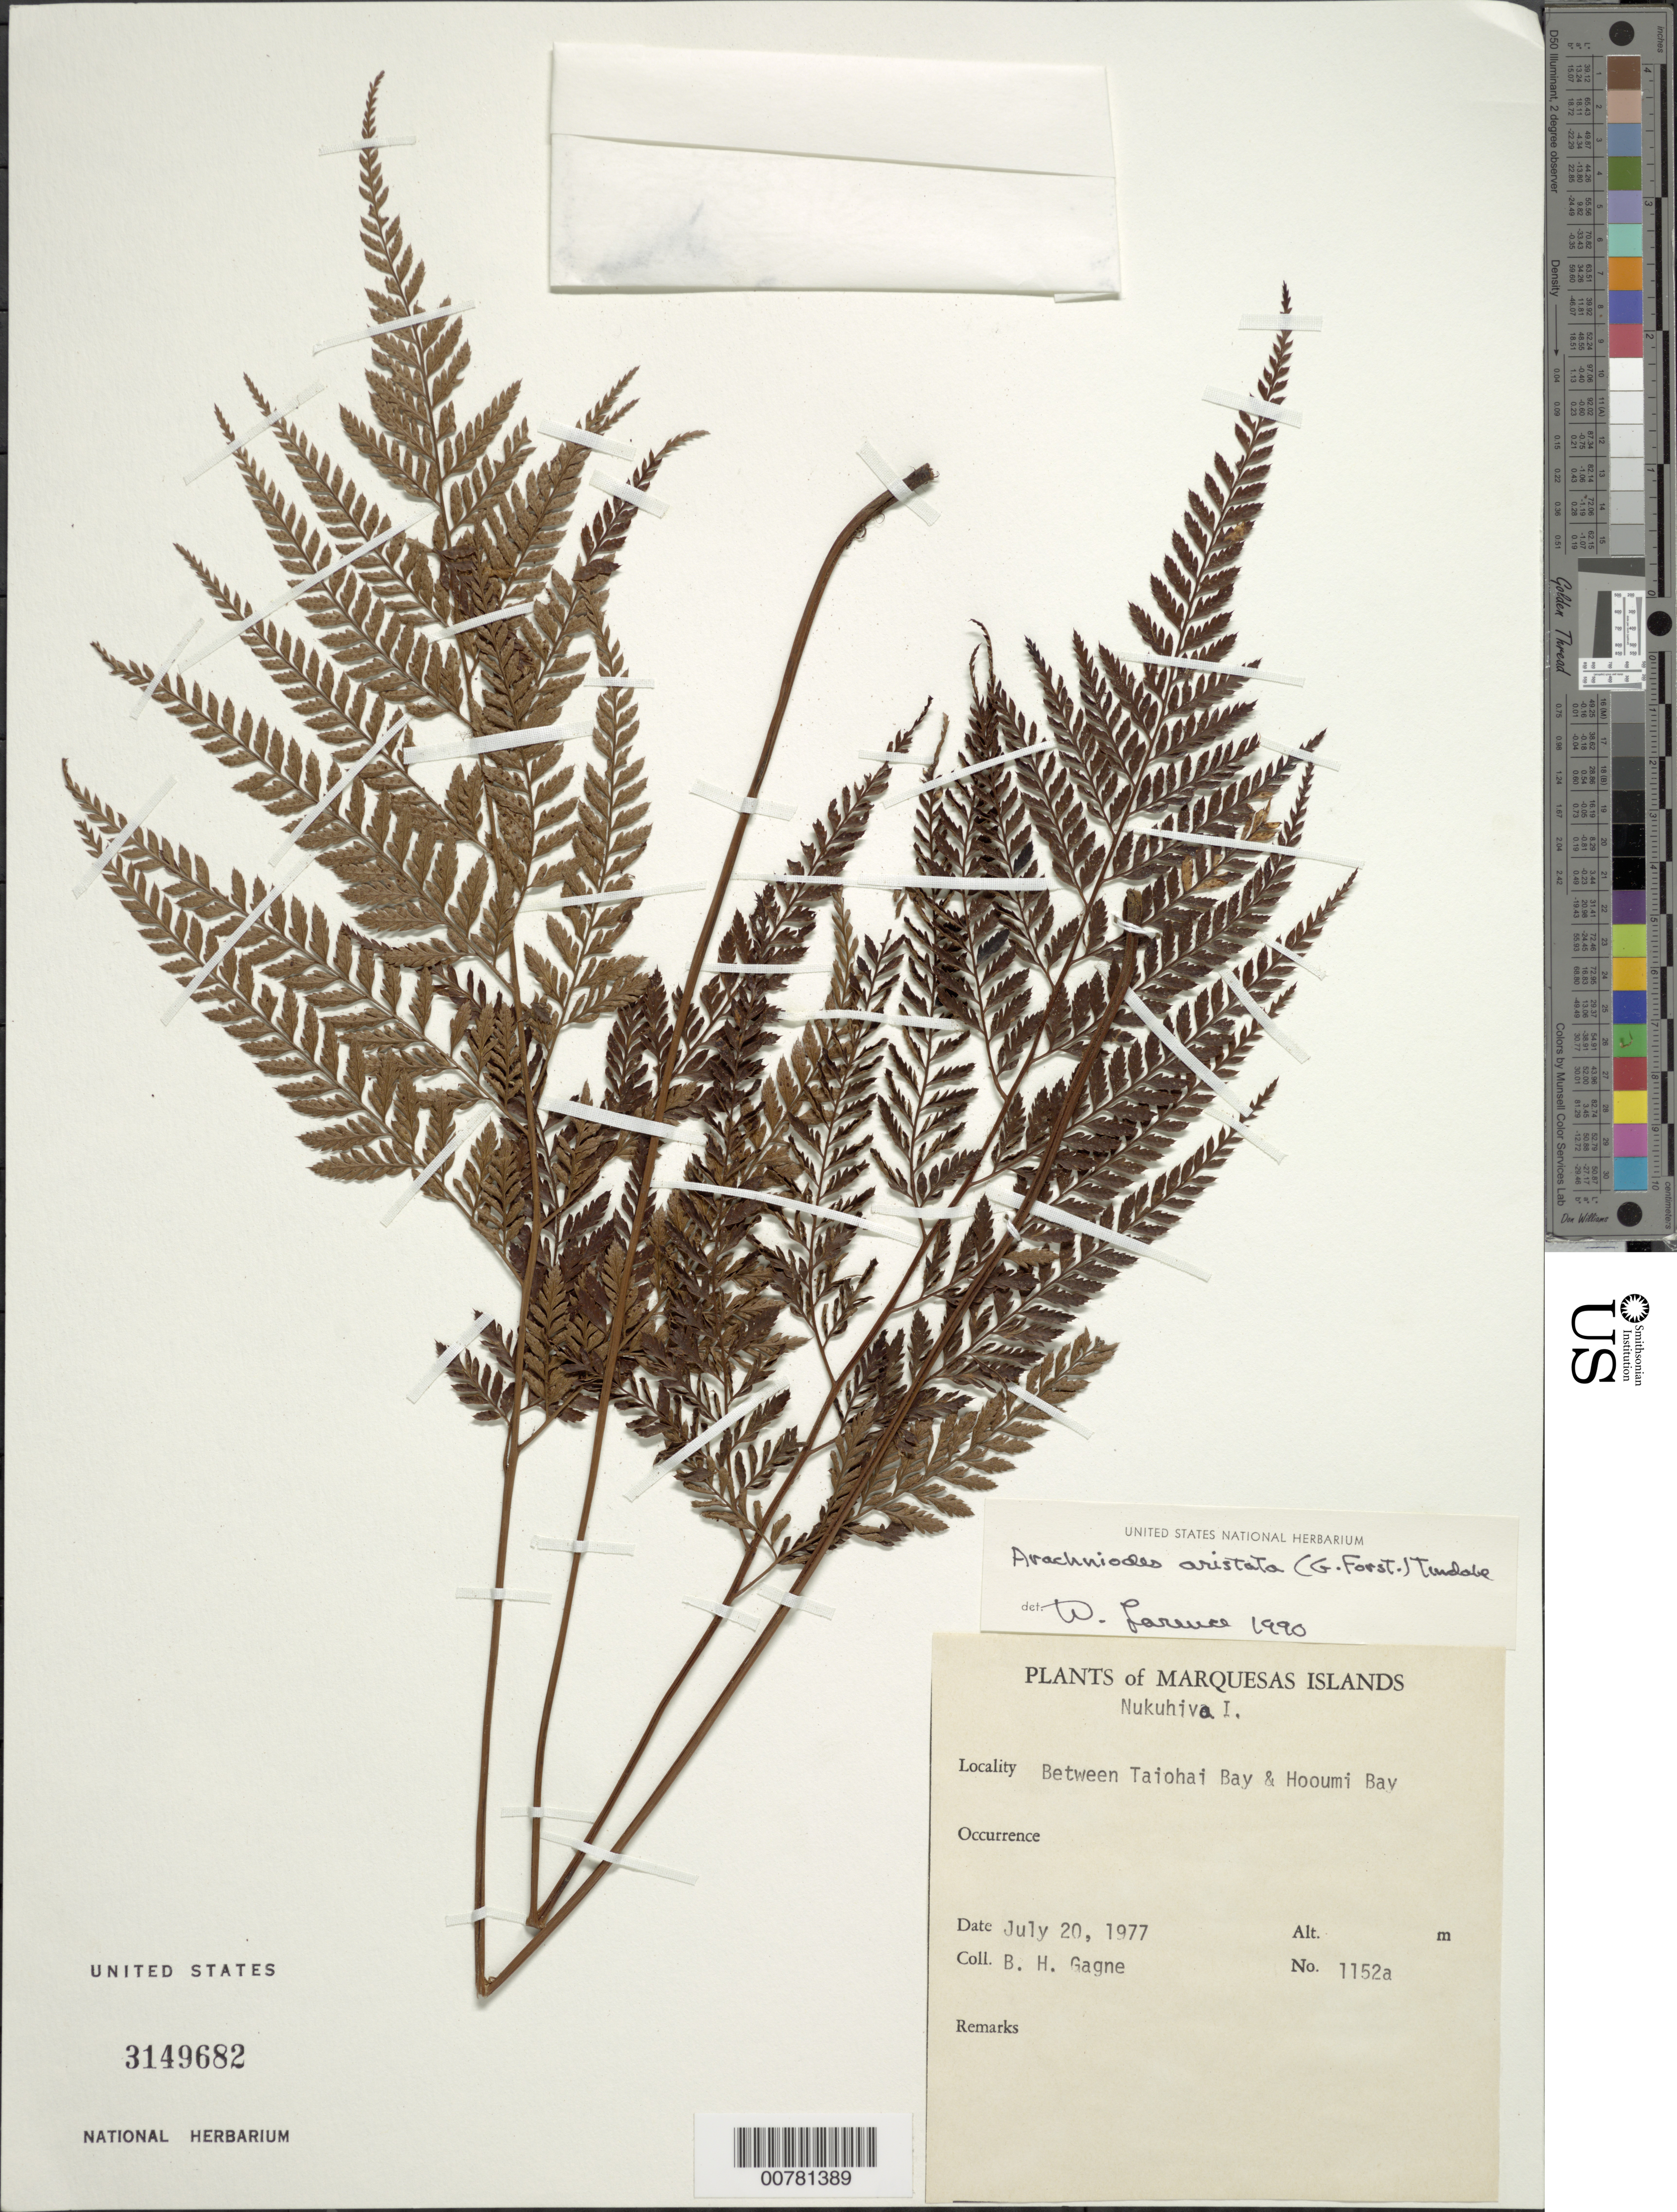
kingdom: Plantae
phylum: Tracheophyta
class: Polypodiopsida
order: Polypodiales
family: Dryopteridaceae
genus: Arachniodes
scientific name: Arachniodes aristata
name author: (G. Forst.) Tindale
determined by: Lorence, David H., (PTBG), National Tropical Botanical Garden (UNITED STATES)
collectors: B. H. Gagné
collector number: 1152a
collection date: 1977-07-20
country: French Polynesia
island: Nuku Hiva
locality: Between Taiohae Bay and Hooumi Bay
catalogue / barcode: US 3149682